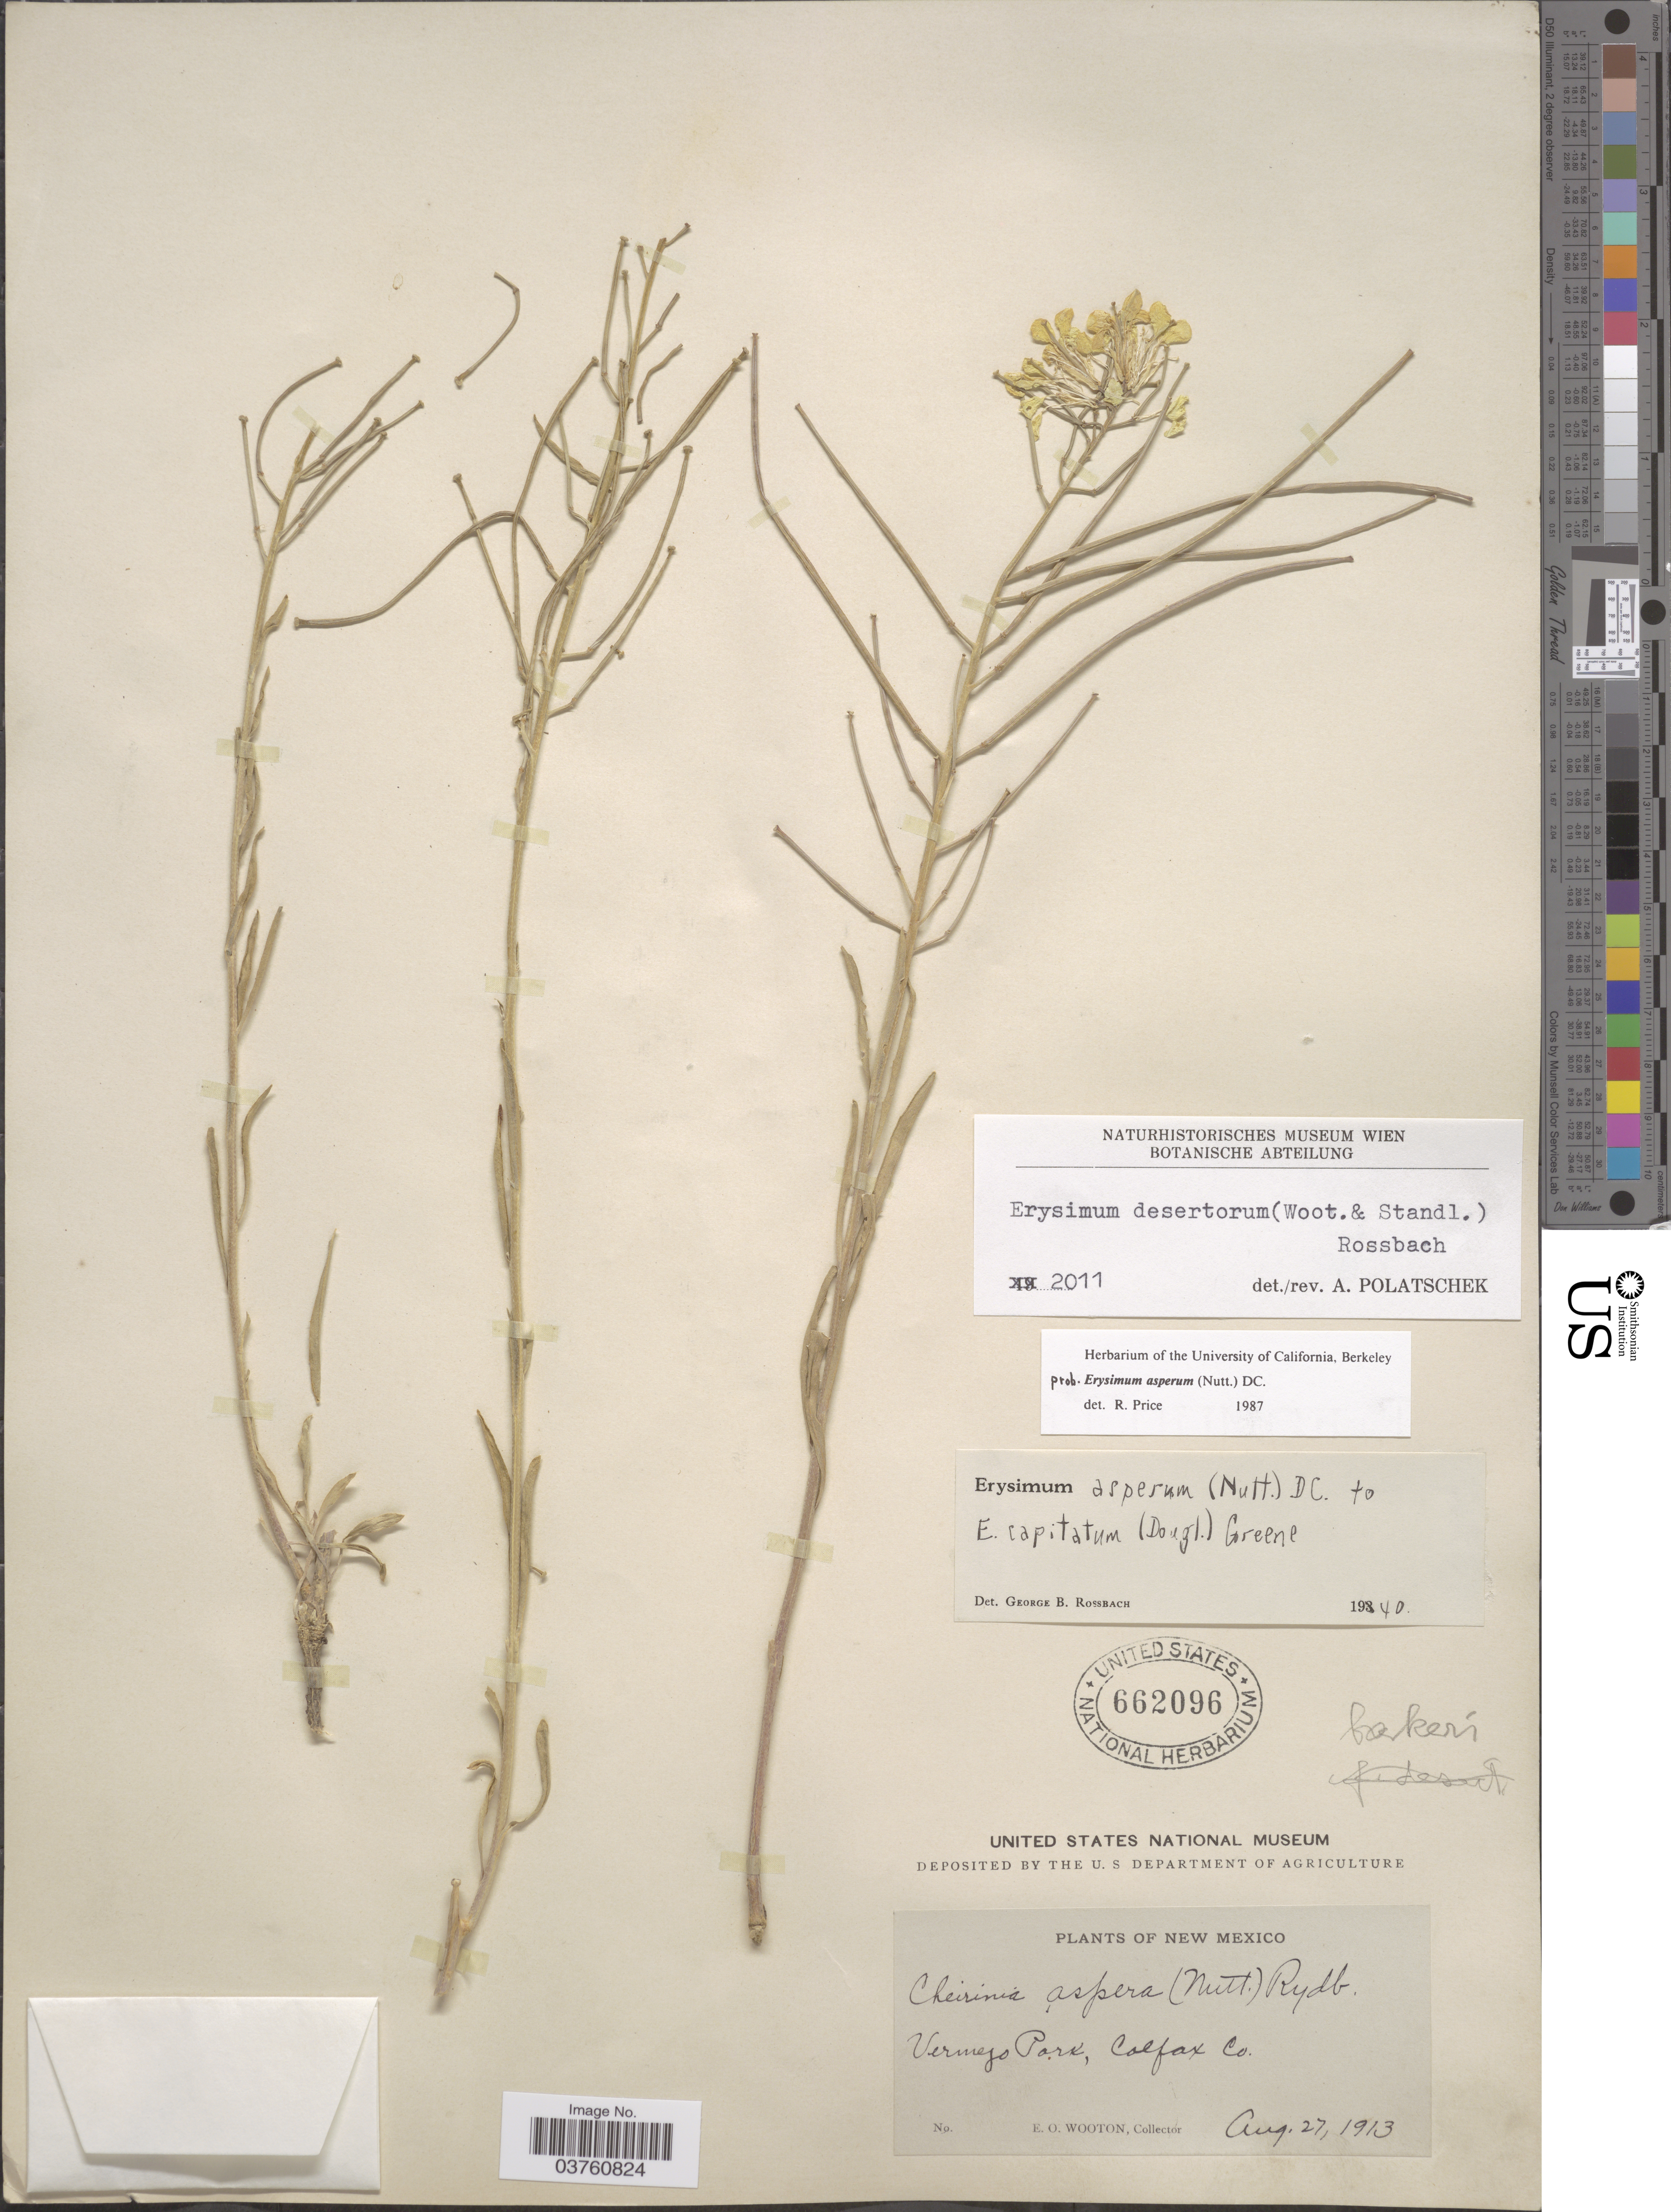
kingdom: Plantae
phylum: Tracheophyta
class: Magnoliopsida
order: Brassicales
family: Brassicaceae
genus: Erysimum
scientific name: Erysimum desertorum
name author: (Wooton & Standl.) Rossbach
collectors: E. O. Wooton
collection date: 1913-08-27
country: United States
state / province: New Mexico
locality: Vermejo Park, Colfax Co.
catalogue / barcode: US 662096